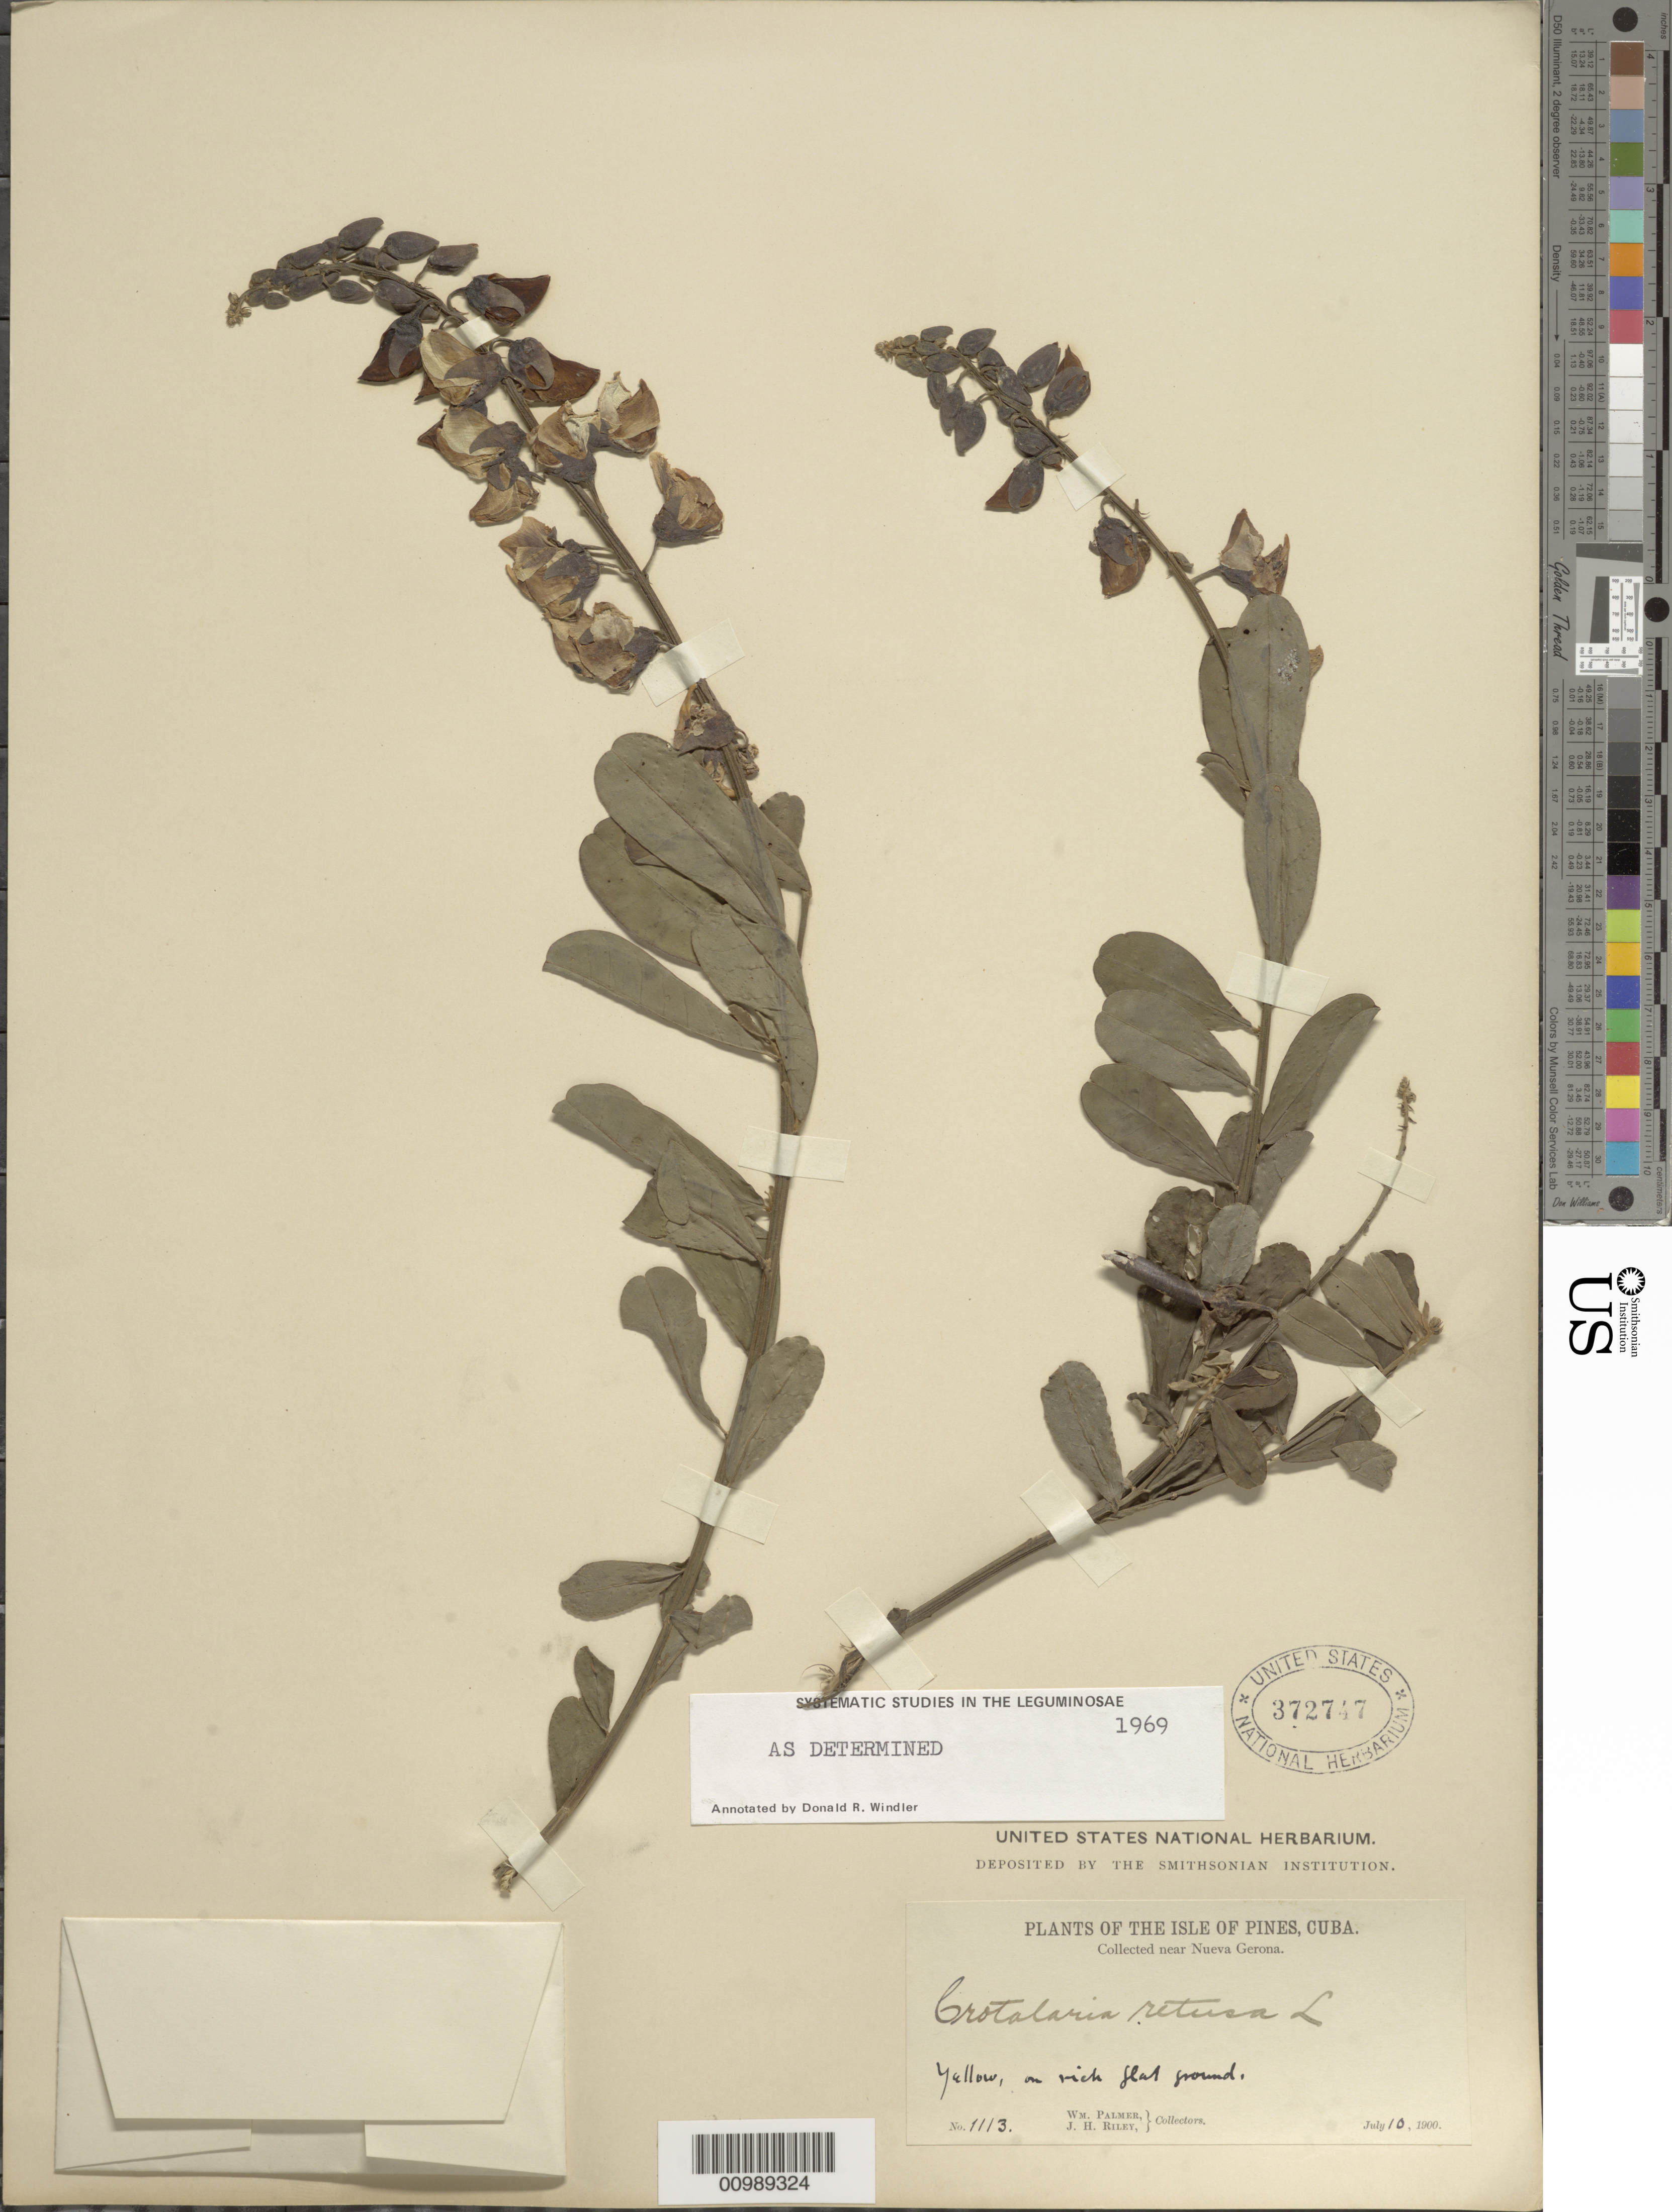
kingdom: Plantae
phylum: Tracheophyta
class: Magnoliopsida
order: Fabales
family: Fabaceae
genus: Crotalaria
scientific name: Crotalaria retusa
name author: L.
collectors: W. Palmer & J. H. Riley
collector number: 1113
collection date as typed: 10 Jul 1900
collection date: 1900-07-10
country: Cuba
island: Isla de la Juventud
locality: Isle of Pines, Near Nueva Gerona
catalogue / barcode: US 372747